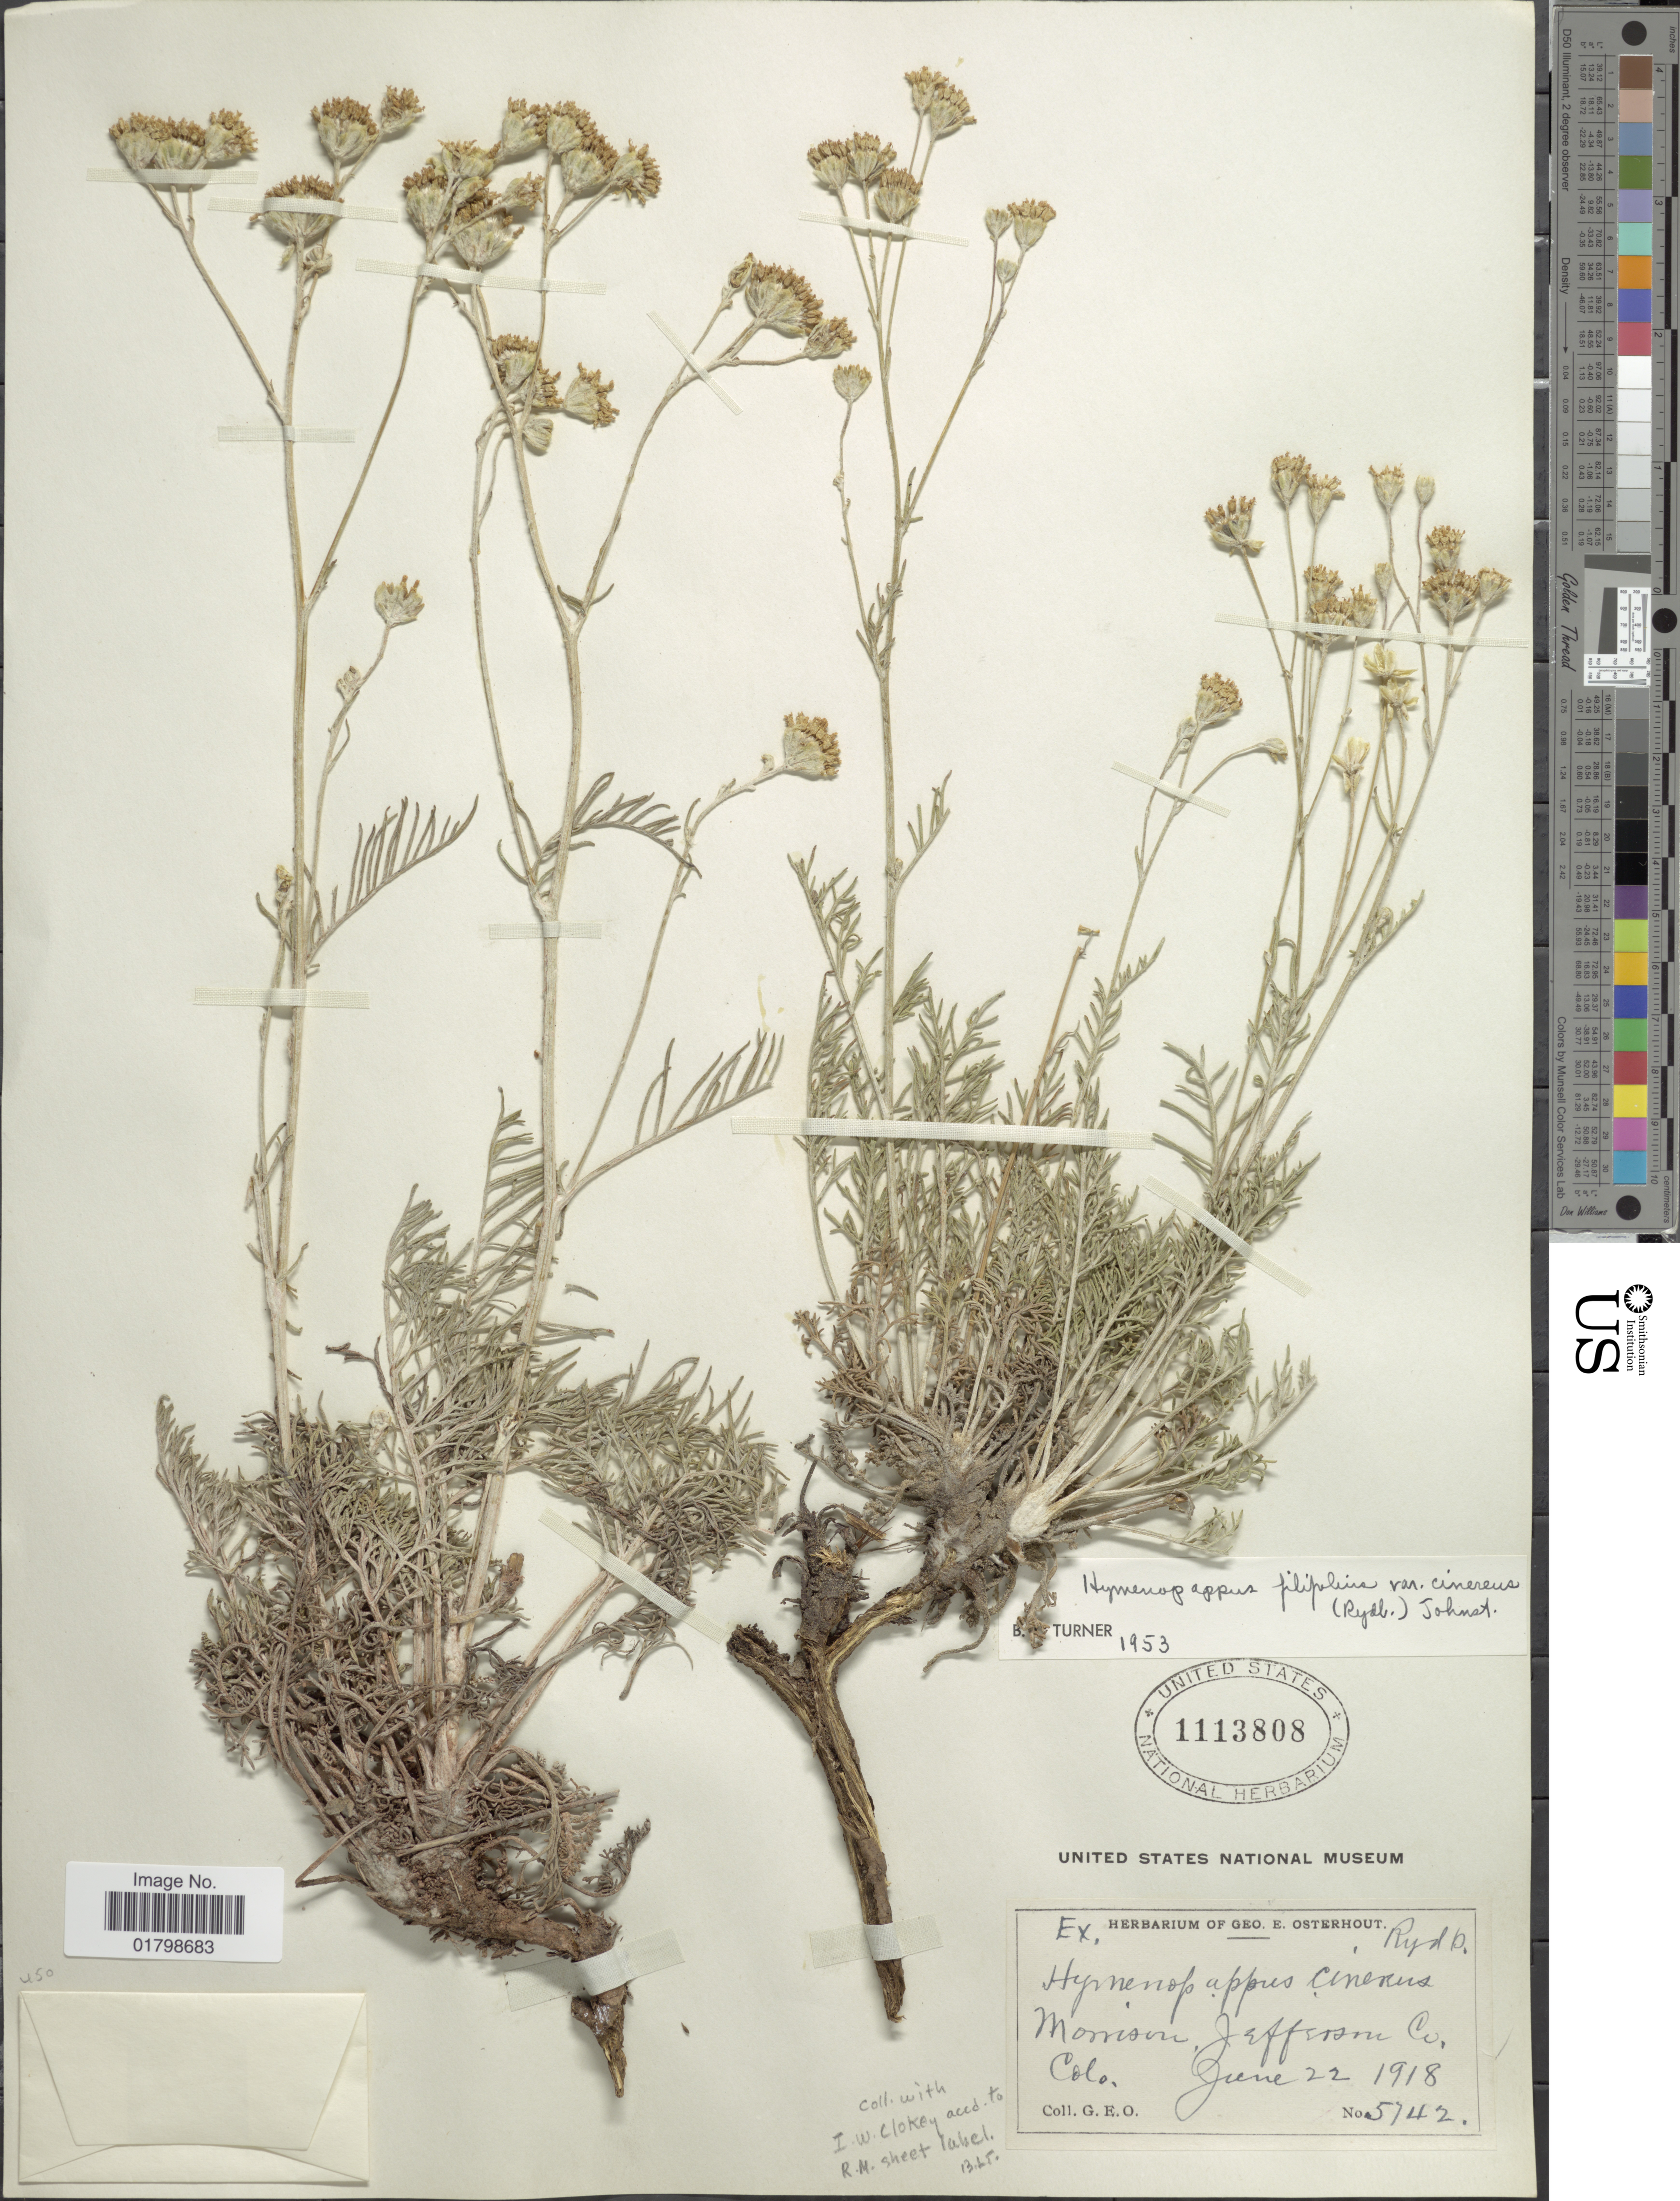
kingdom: Plantae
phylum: Tracheophyta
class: Magnoliopsida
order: Asterales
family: Asteraceae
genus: Hymenopappus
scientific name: Hymenopappus filifolius var. cinereus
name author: (Rydb.) I.M. Johnst.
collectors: G. Osterhout & I. W. Clokey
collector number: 5742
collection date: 1918-06-22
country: United States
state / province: Colorado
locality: Morrison, Jefferson Co.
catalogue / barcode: US 1113808